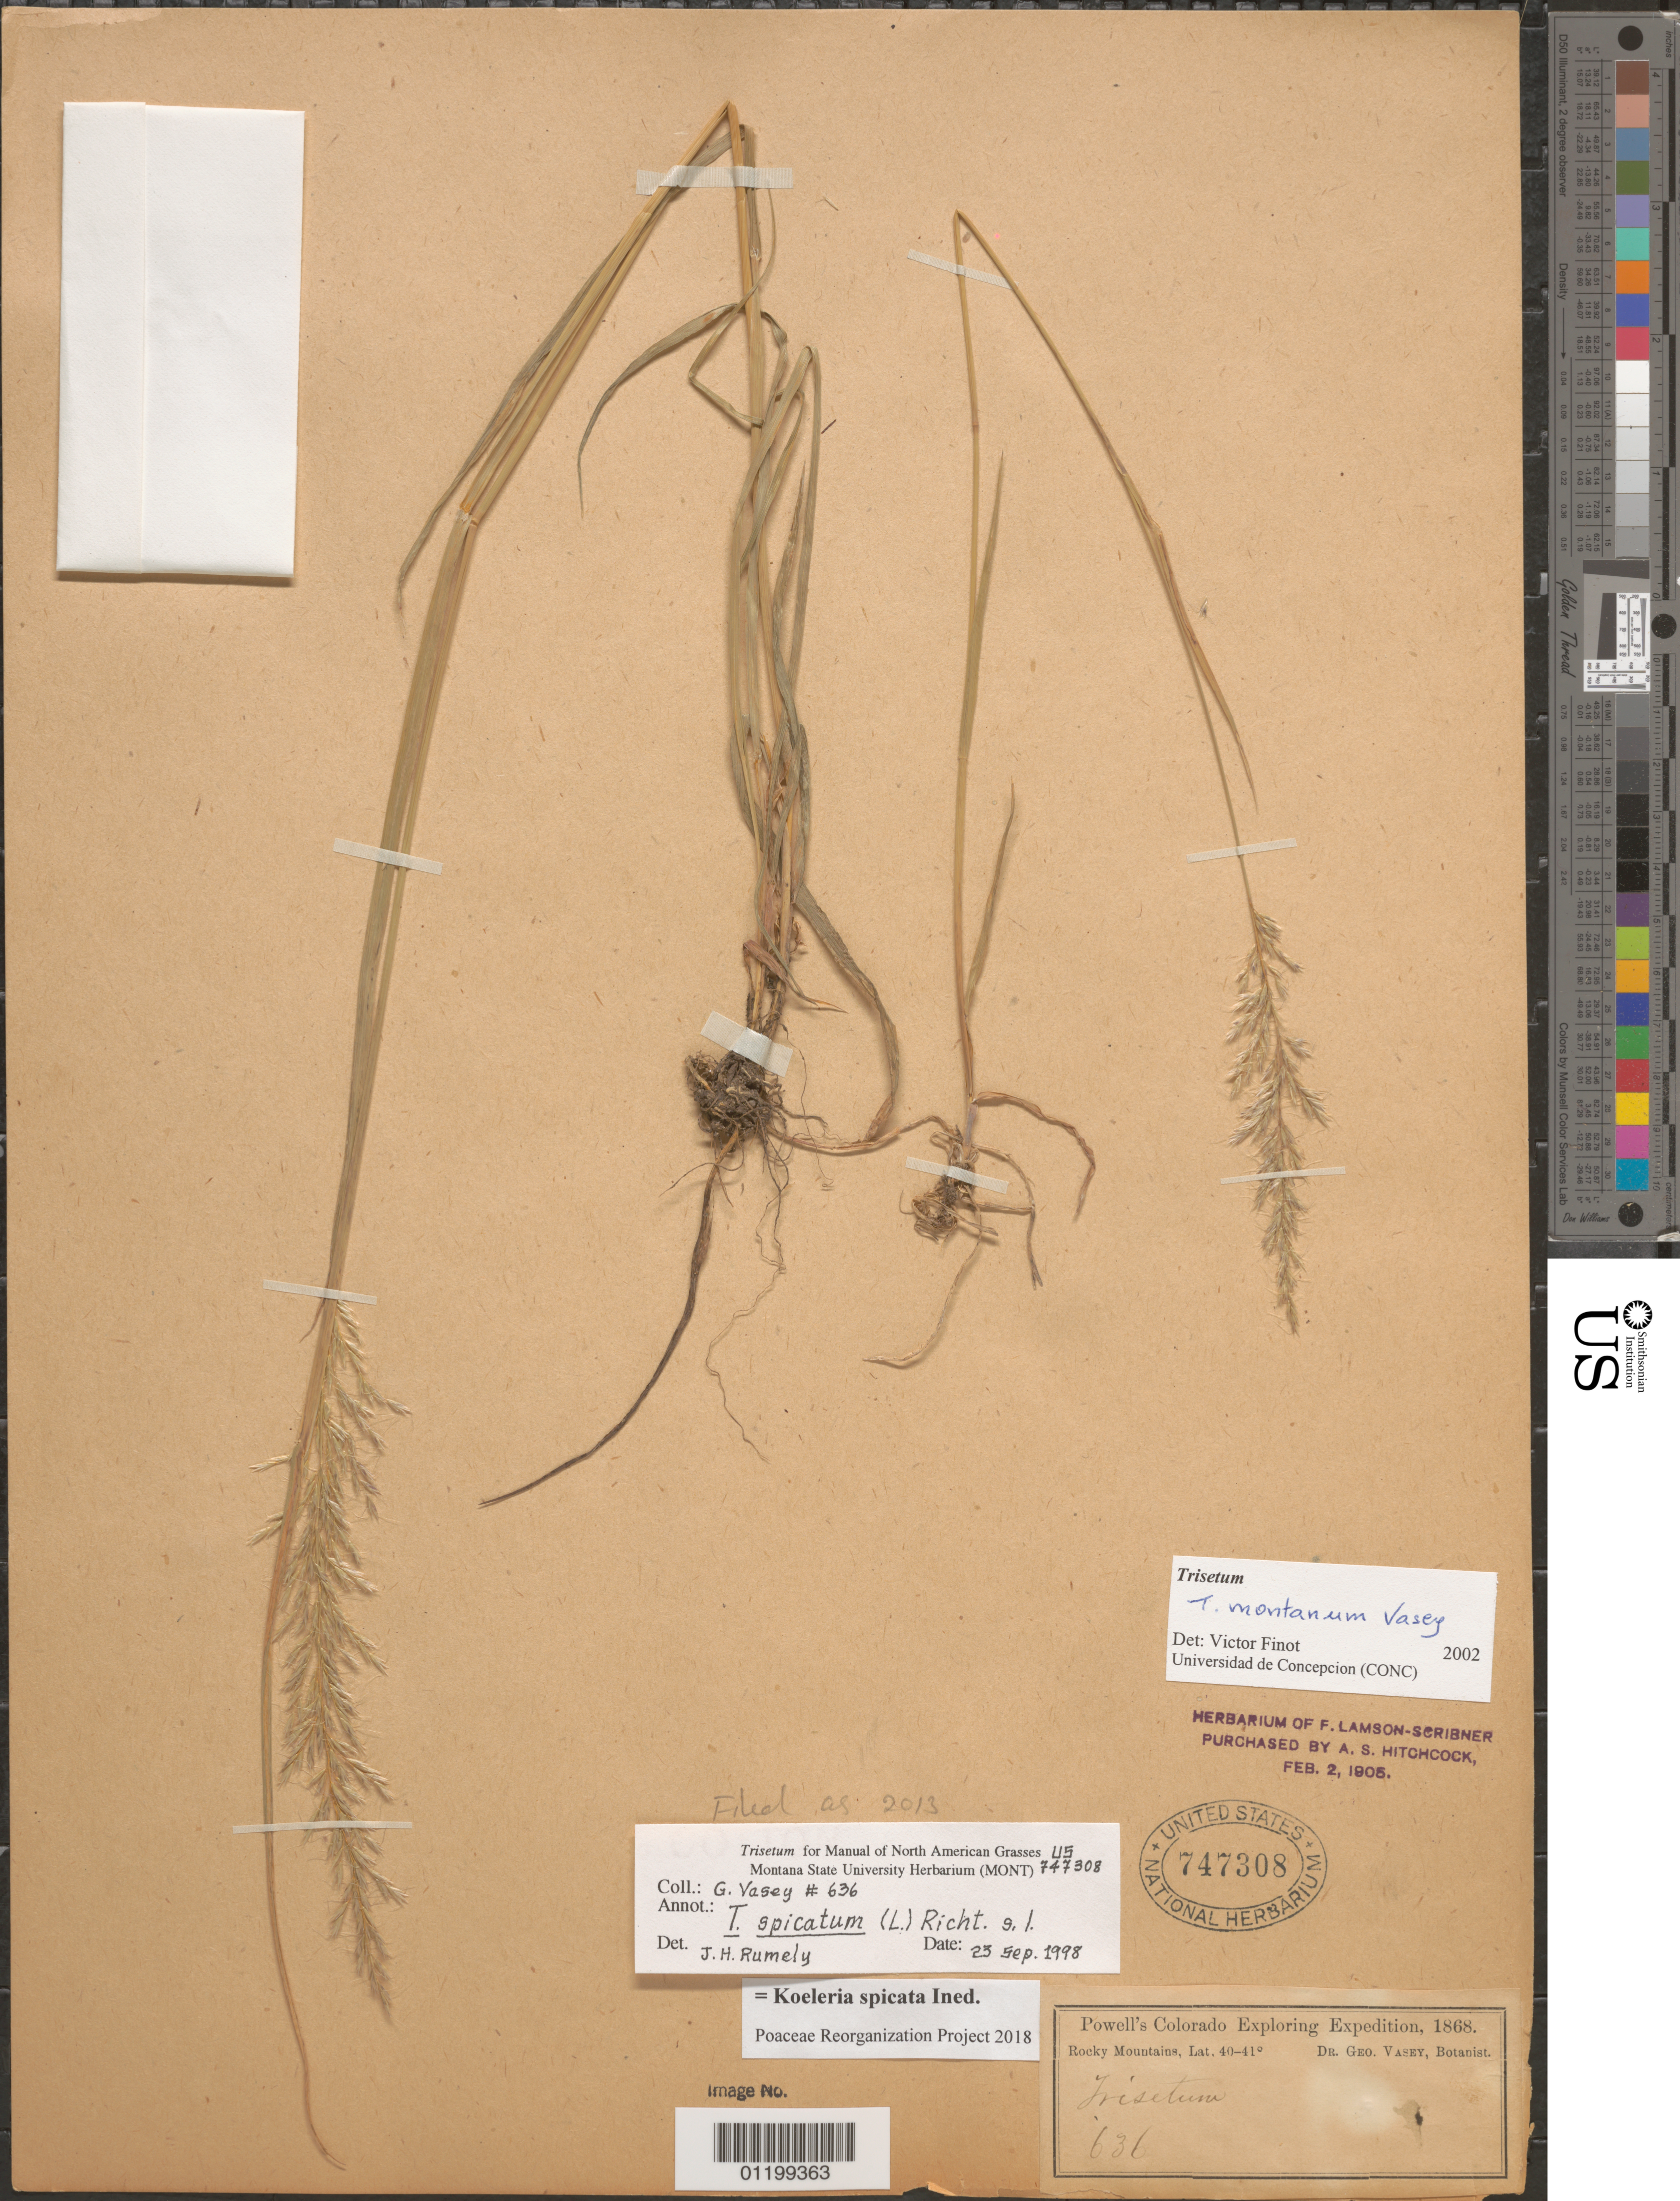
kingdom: Plantae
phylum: Tracheophyta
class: Liliopsida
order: Poales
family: Poaceae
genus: Koeleria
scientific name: Koeleria spicata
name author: (L.) Barberá et al.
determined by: Poaceae Reorganization Project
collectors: G. Vasey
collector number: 631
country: United States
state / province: Colorado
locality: Rocky Mountains.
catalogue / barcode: US 747308